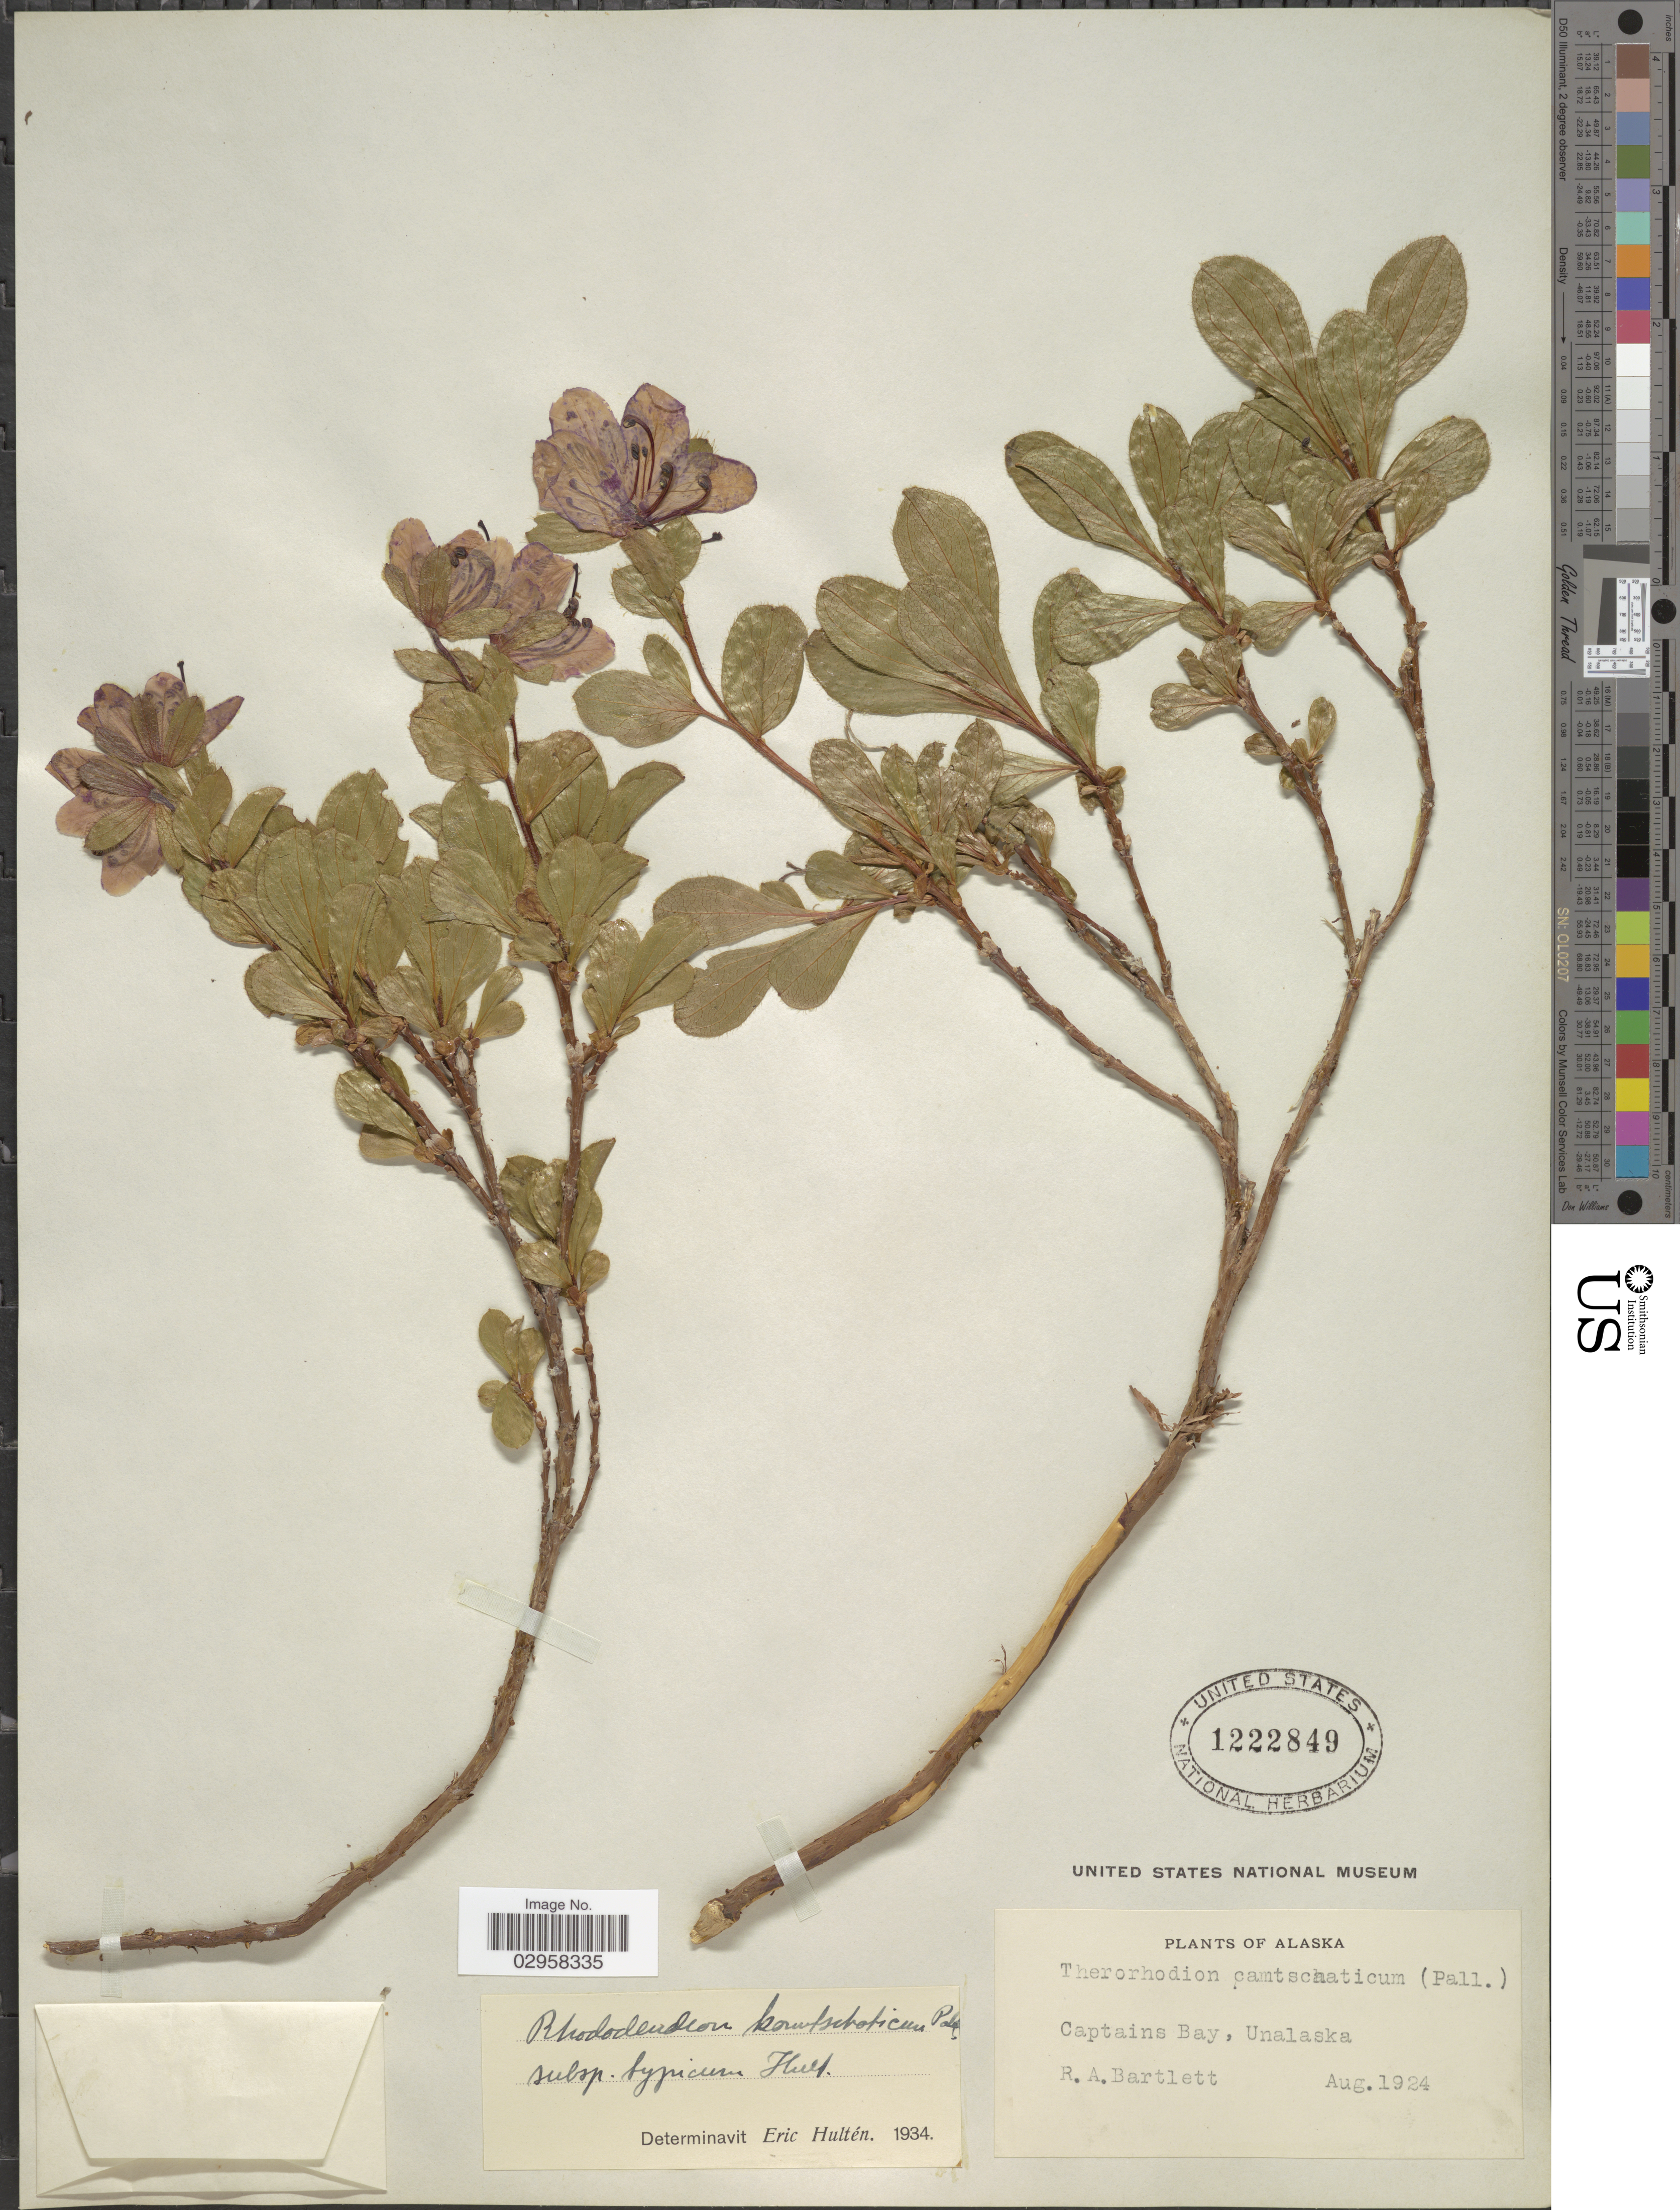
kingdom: Plantae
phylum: Tracheophyta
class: Magnoliopsida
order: Ericales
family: Ericaceae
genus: Rhododendron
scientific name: Rhododendron kamtschaticum subsp. typicum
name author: Pall.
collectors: R. A. Bartlett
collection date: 1924-08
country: United States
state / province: Alaska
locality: Captains Bay, Unalaska.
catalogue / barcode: US 1222849